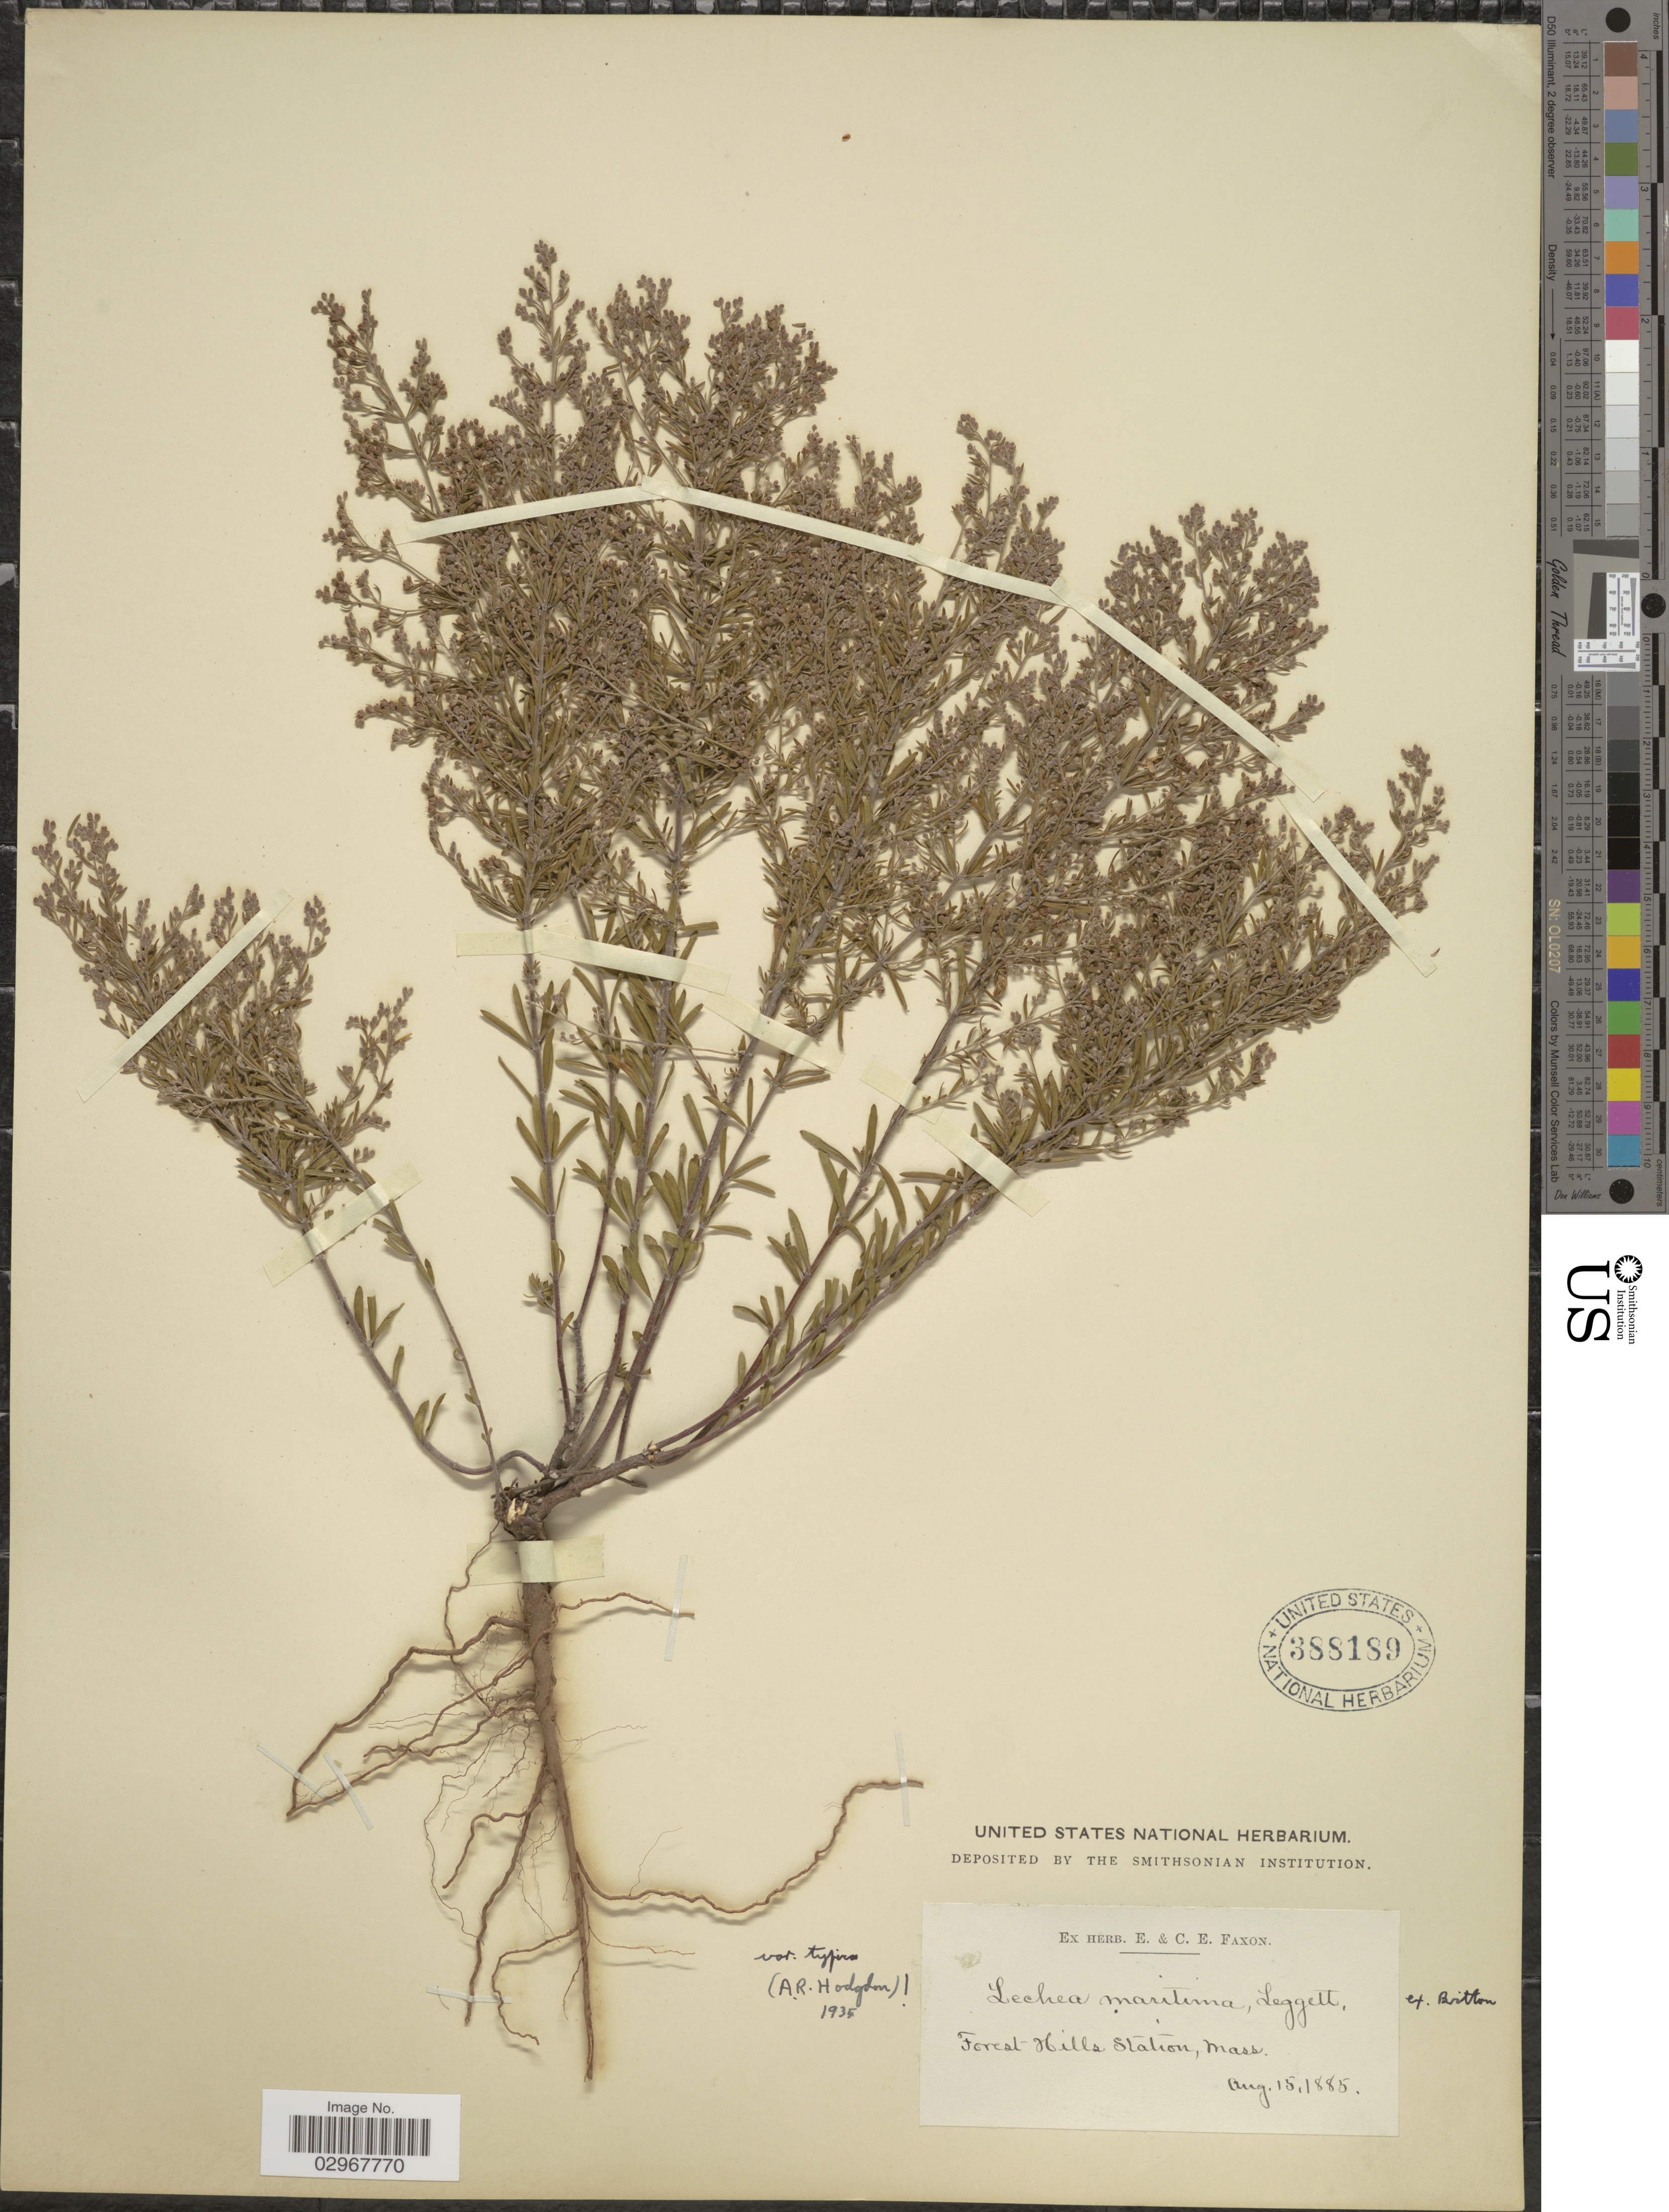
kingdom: Plantae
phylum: Tracheophyta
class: Magnoliopsida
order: Malvales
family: Cistaceae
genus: Lechea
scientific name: Lechea maritima var. typica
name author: Hodgdon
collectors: ex herb. E. & C.E. Faxon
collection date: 1885-08-15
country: United States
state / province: Massachusetts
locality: Forest Hills Station, Mass.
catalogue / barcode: US 388189